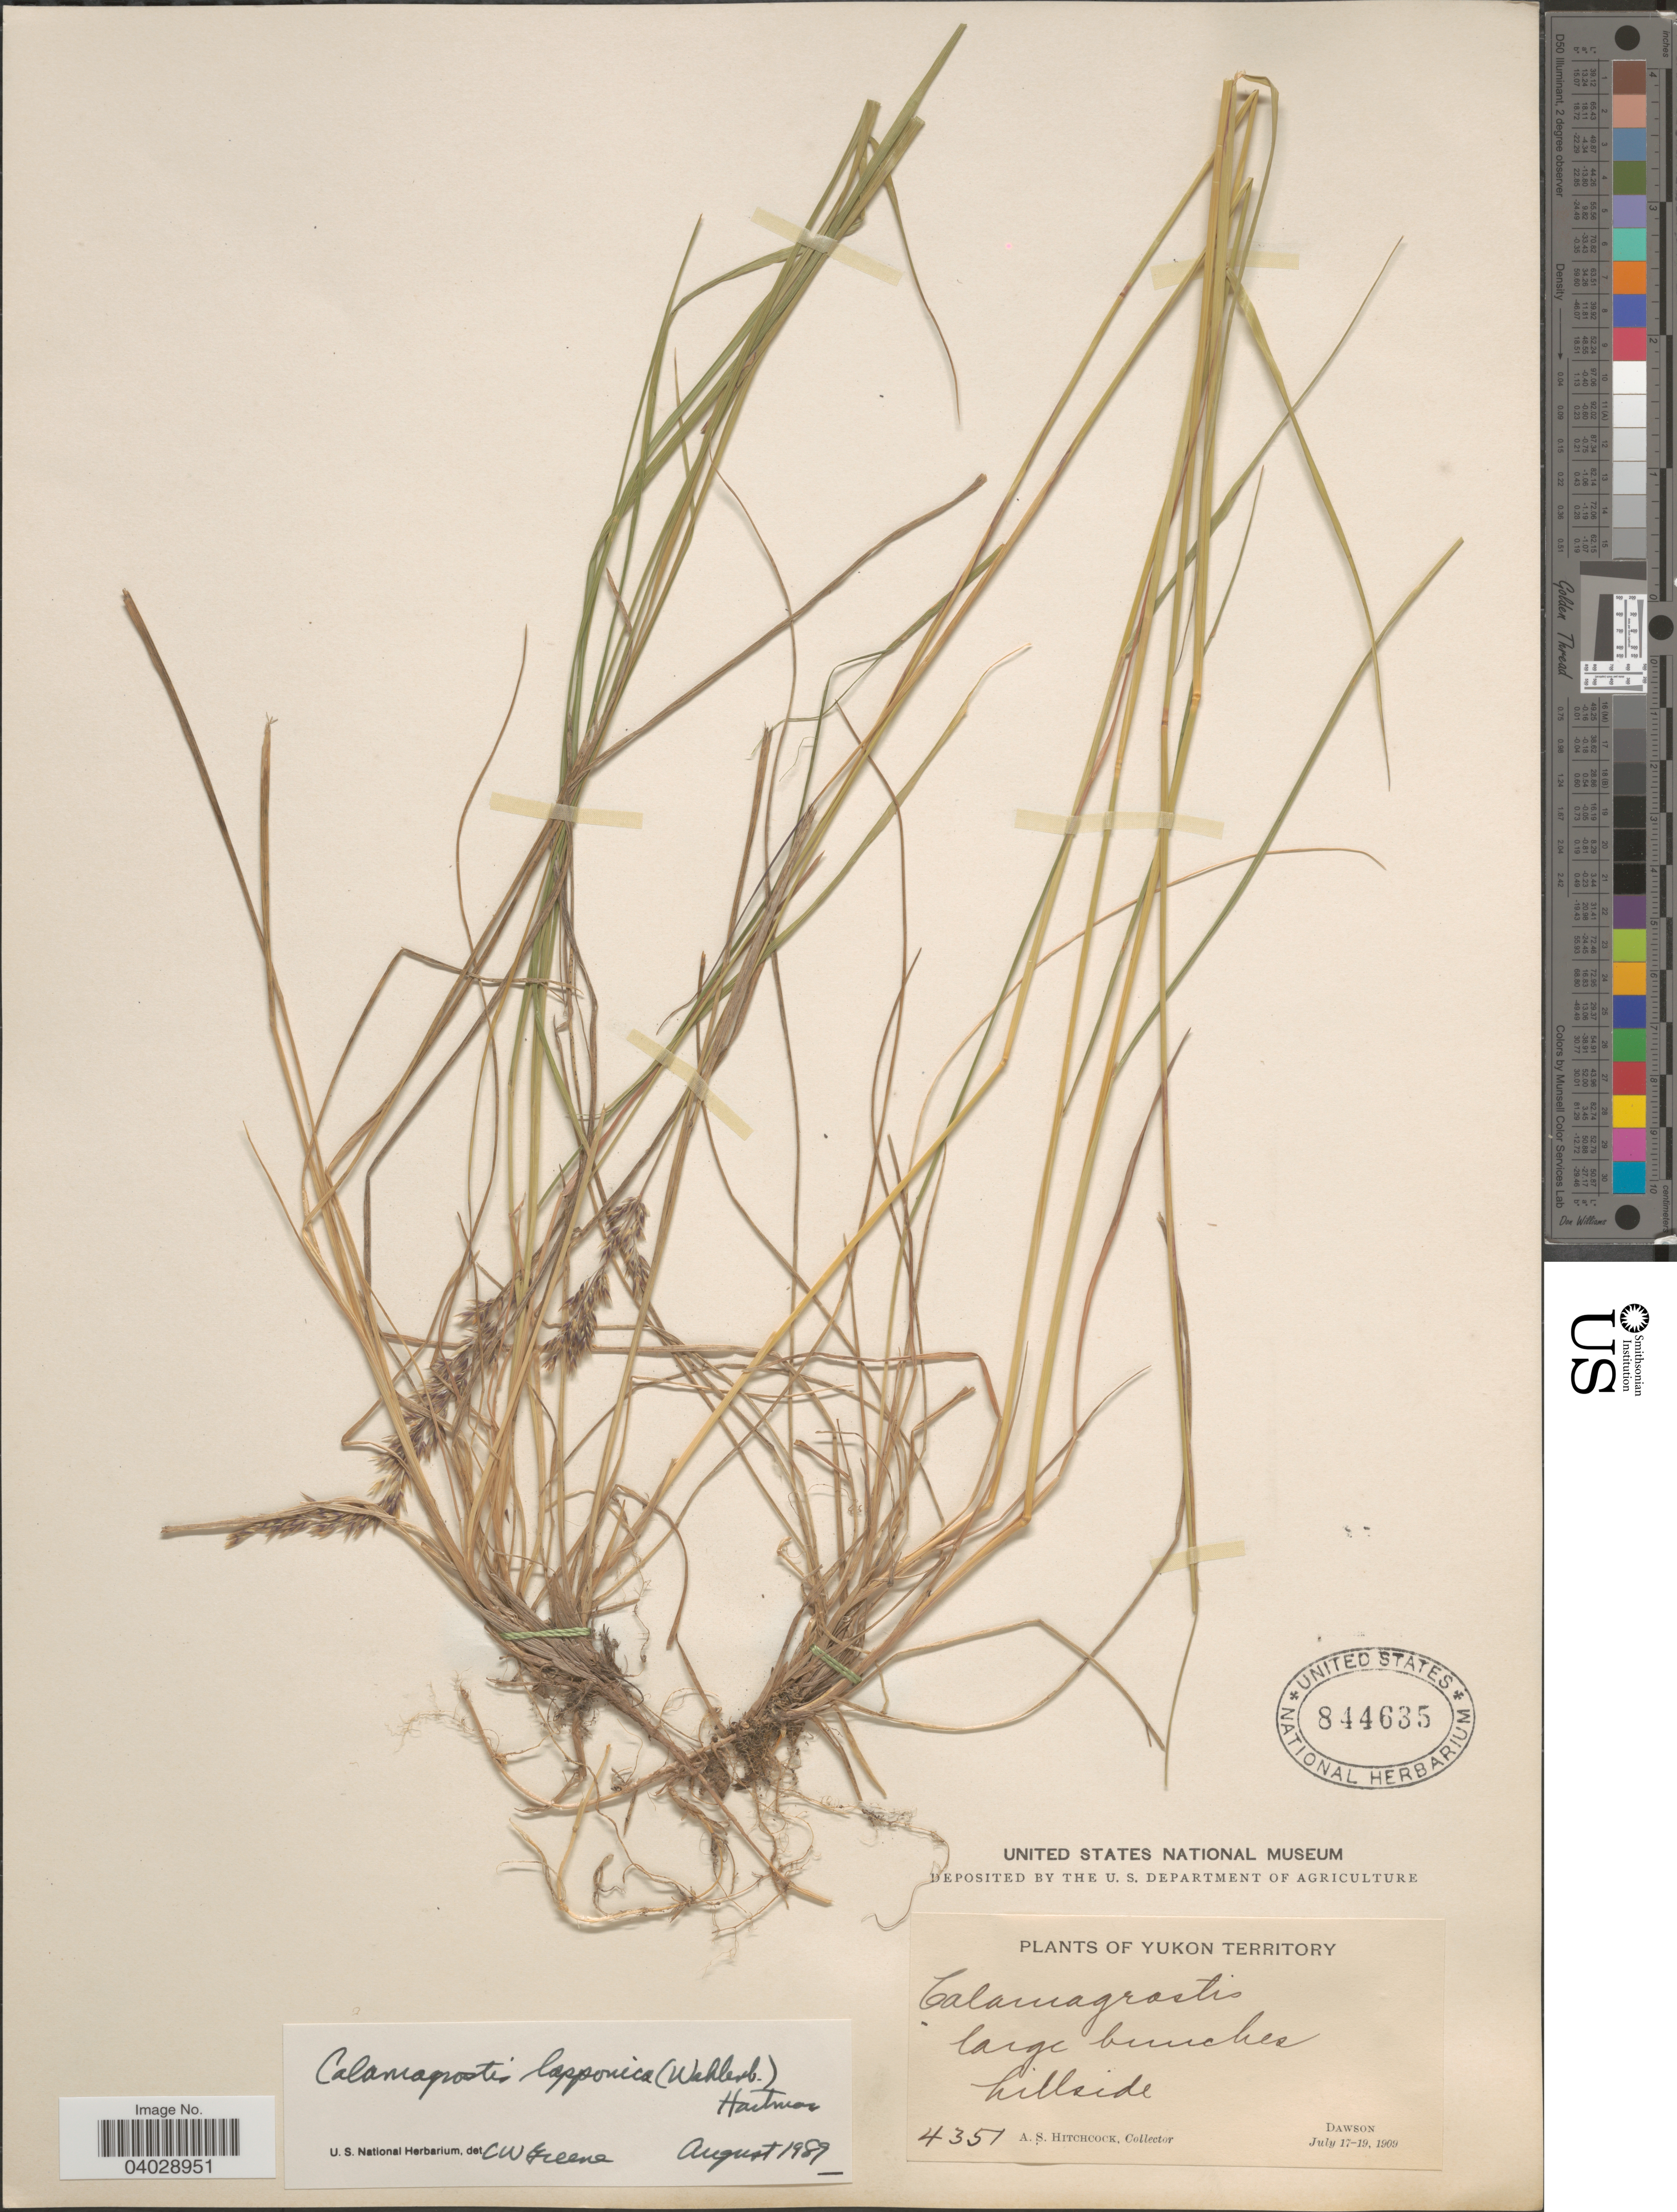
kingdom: Plantae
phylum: Tracheophyta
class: Liliopsida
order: Poales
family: Poaceae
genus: Calamagrostis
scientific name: Calamagrostis lapponica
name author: (Wahlenb.) Hartm.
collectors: A. S. Hitchcock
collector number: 4351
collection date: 1909-07-17/1909-07-19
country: Canada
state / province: Yukon Territory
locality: Dawson.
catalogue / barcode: US 844635